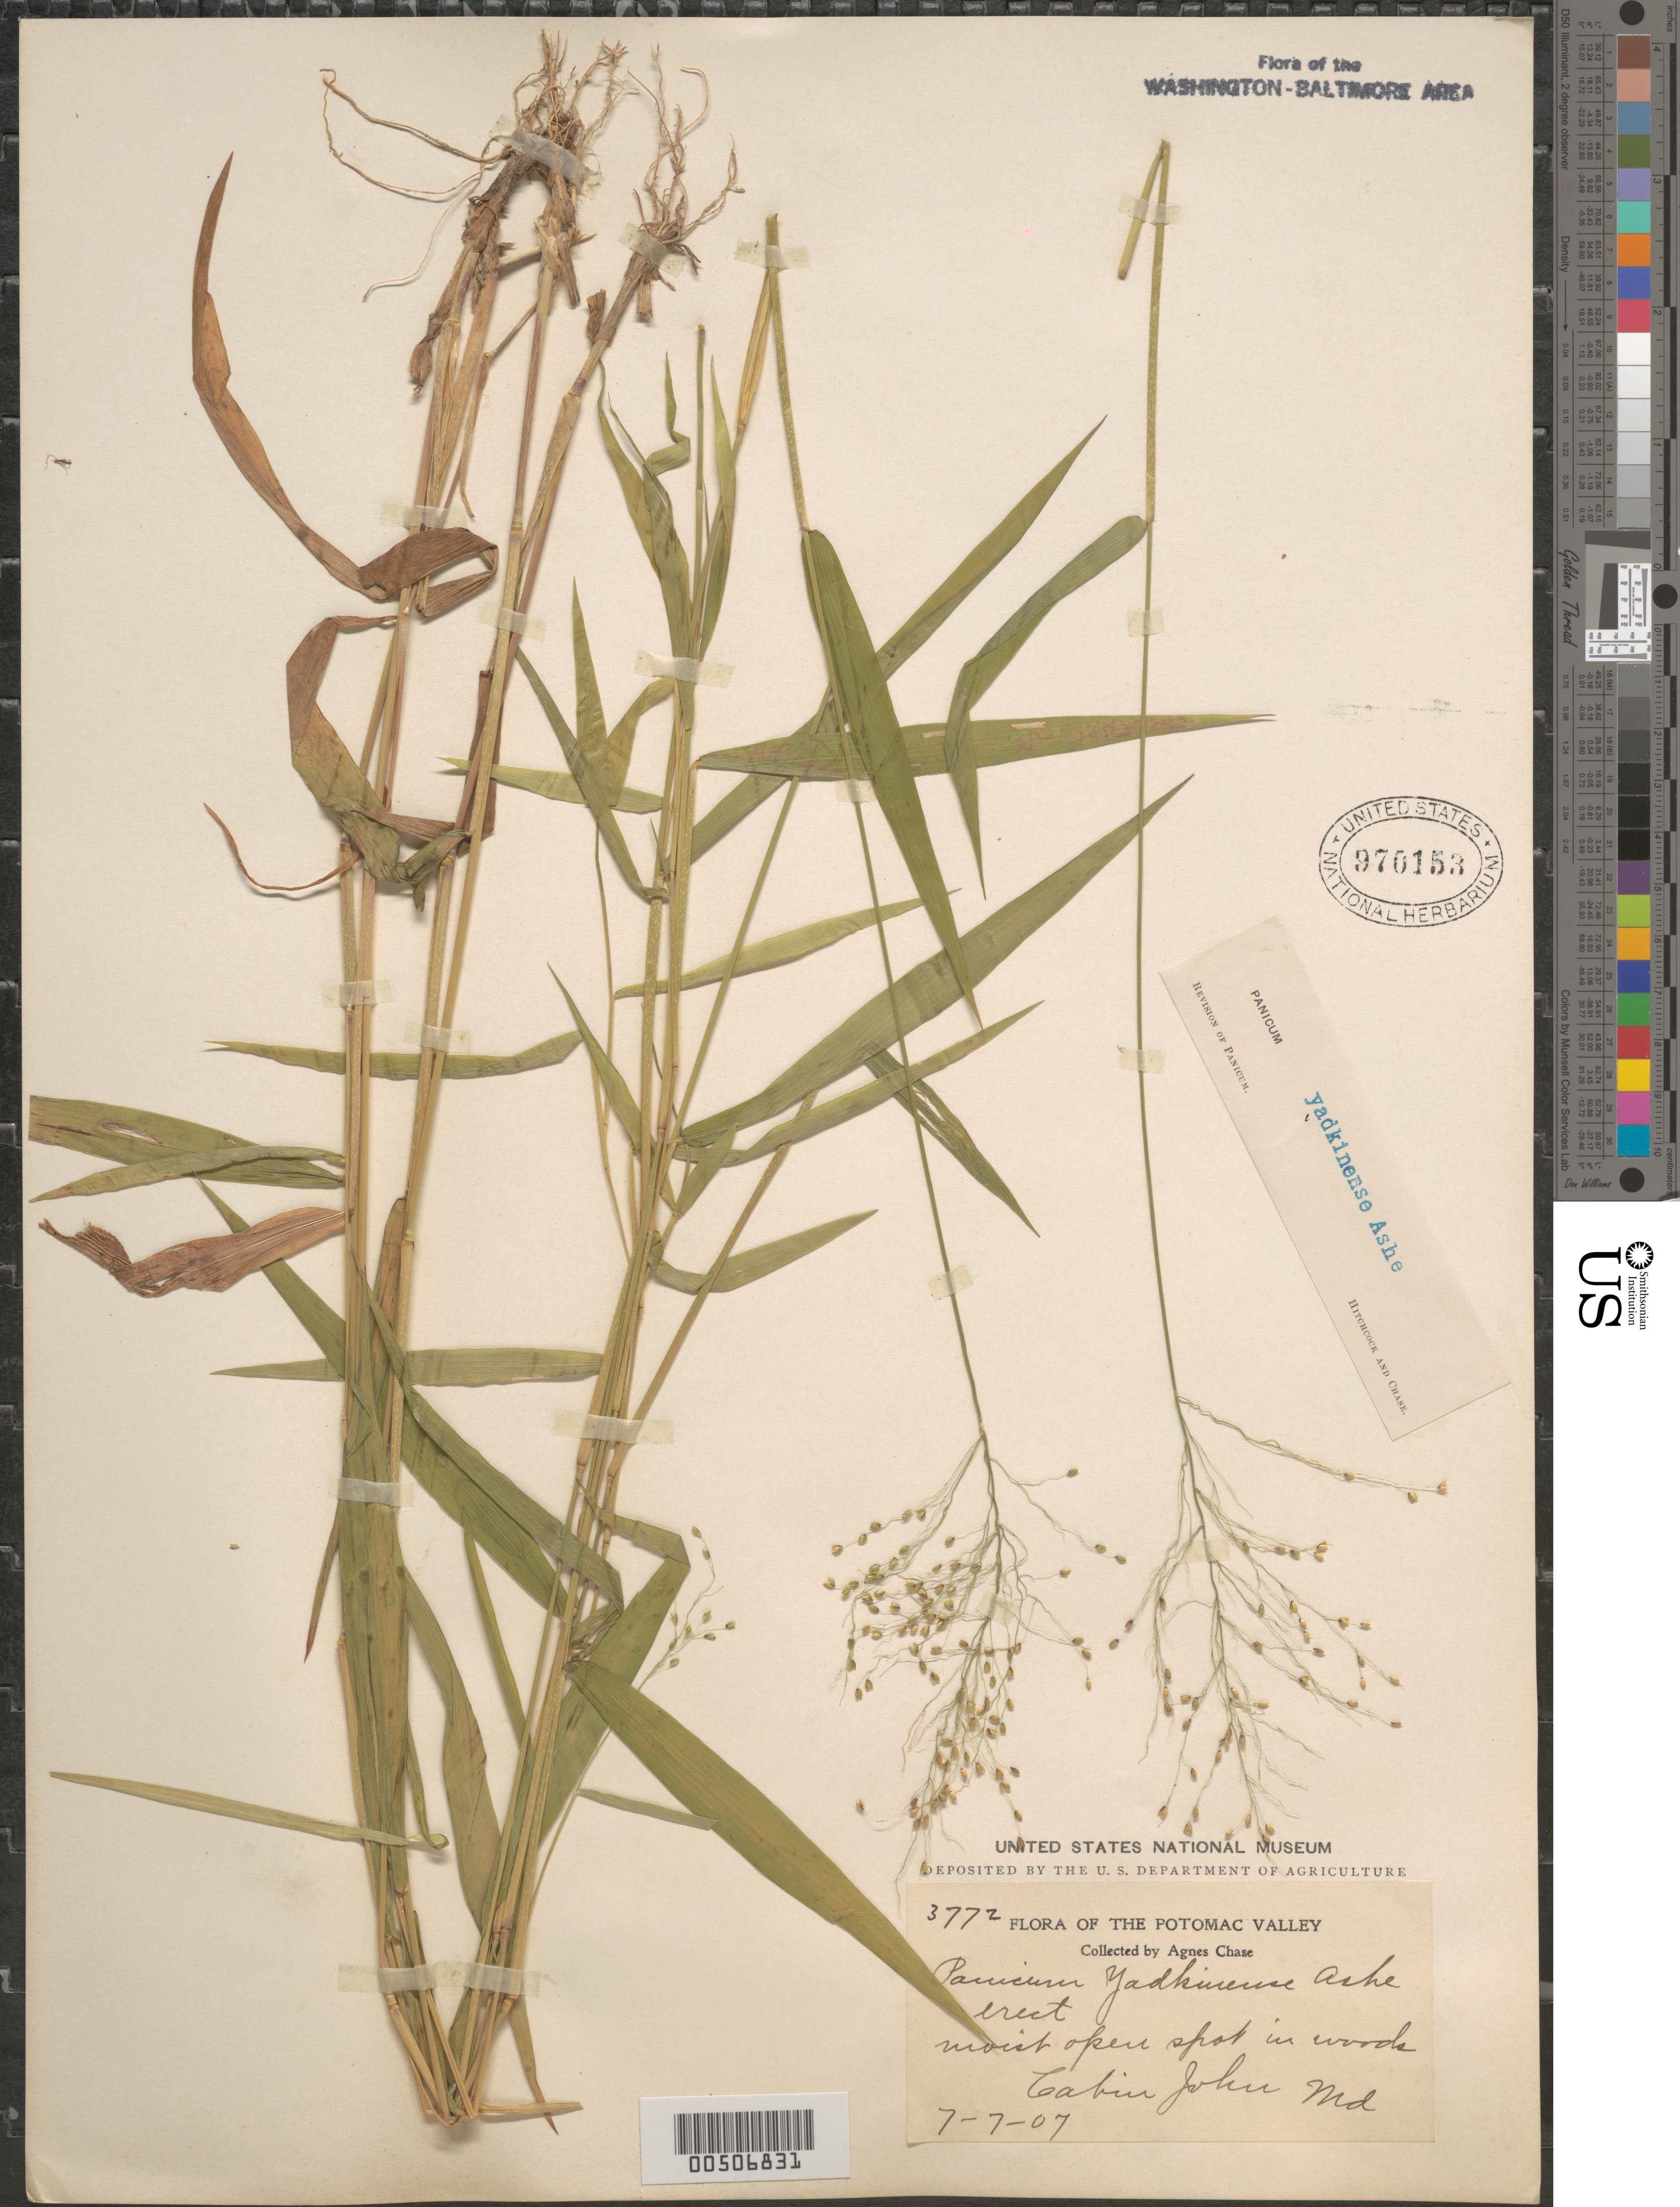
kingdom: Plantae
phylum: Tracheophyta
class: Liliopsida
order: Poales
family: Poaceae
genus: Dichanthelium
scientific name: Dichanthelium dichotomum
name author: (L.) Gould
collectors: A. Chase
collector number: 3772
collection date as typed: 07 Jul 1907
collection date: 1907-07-07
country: United States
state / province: Maryland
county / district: Montgomery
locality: Cabin John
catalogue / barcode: US 970153